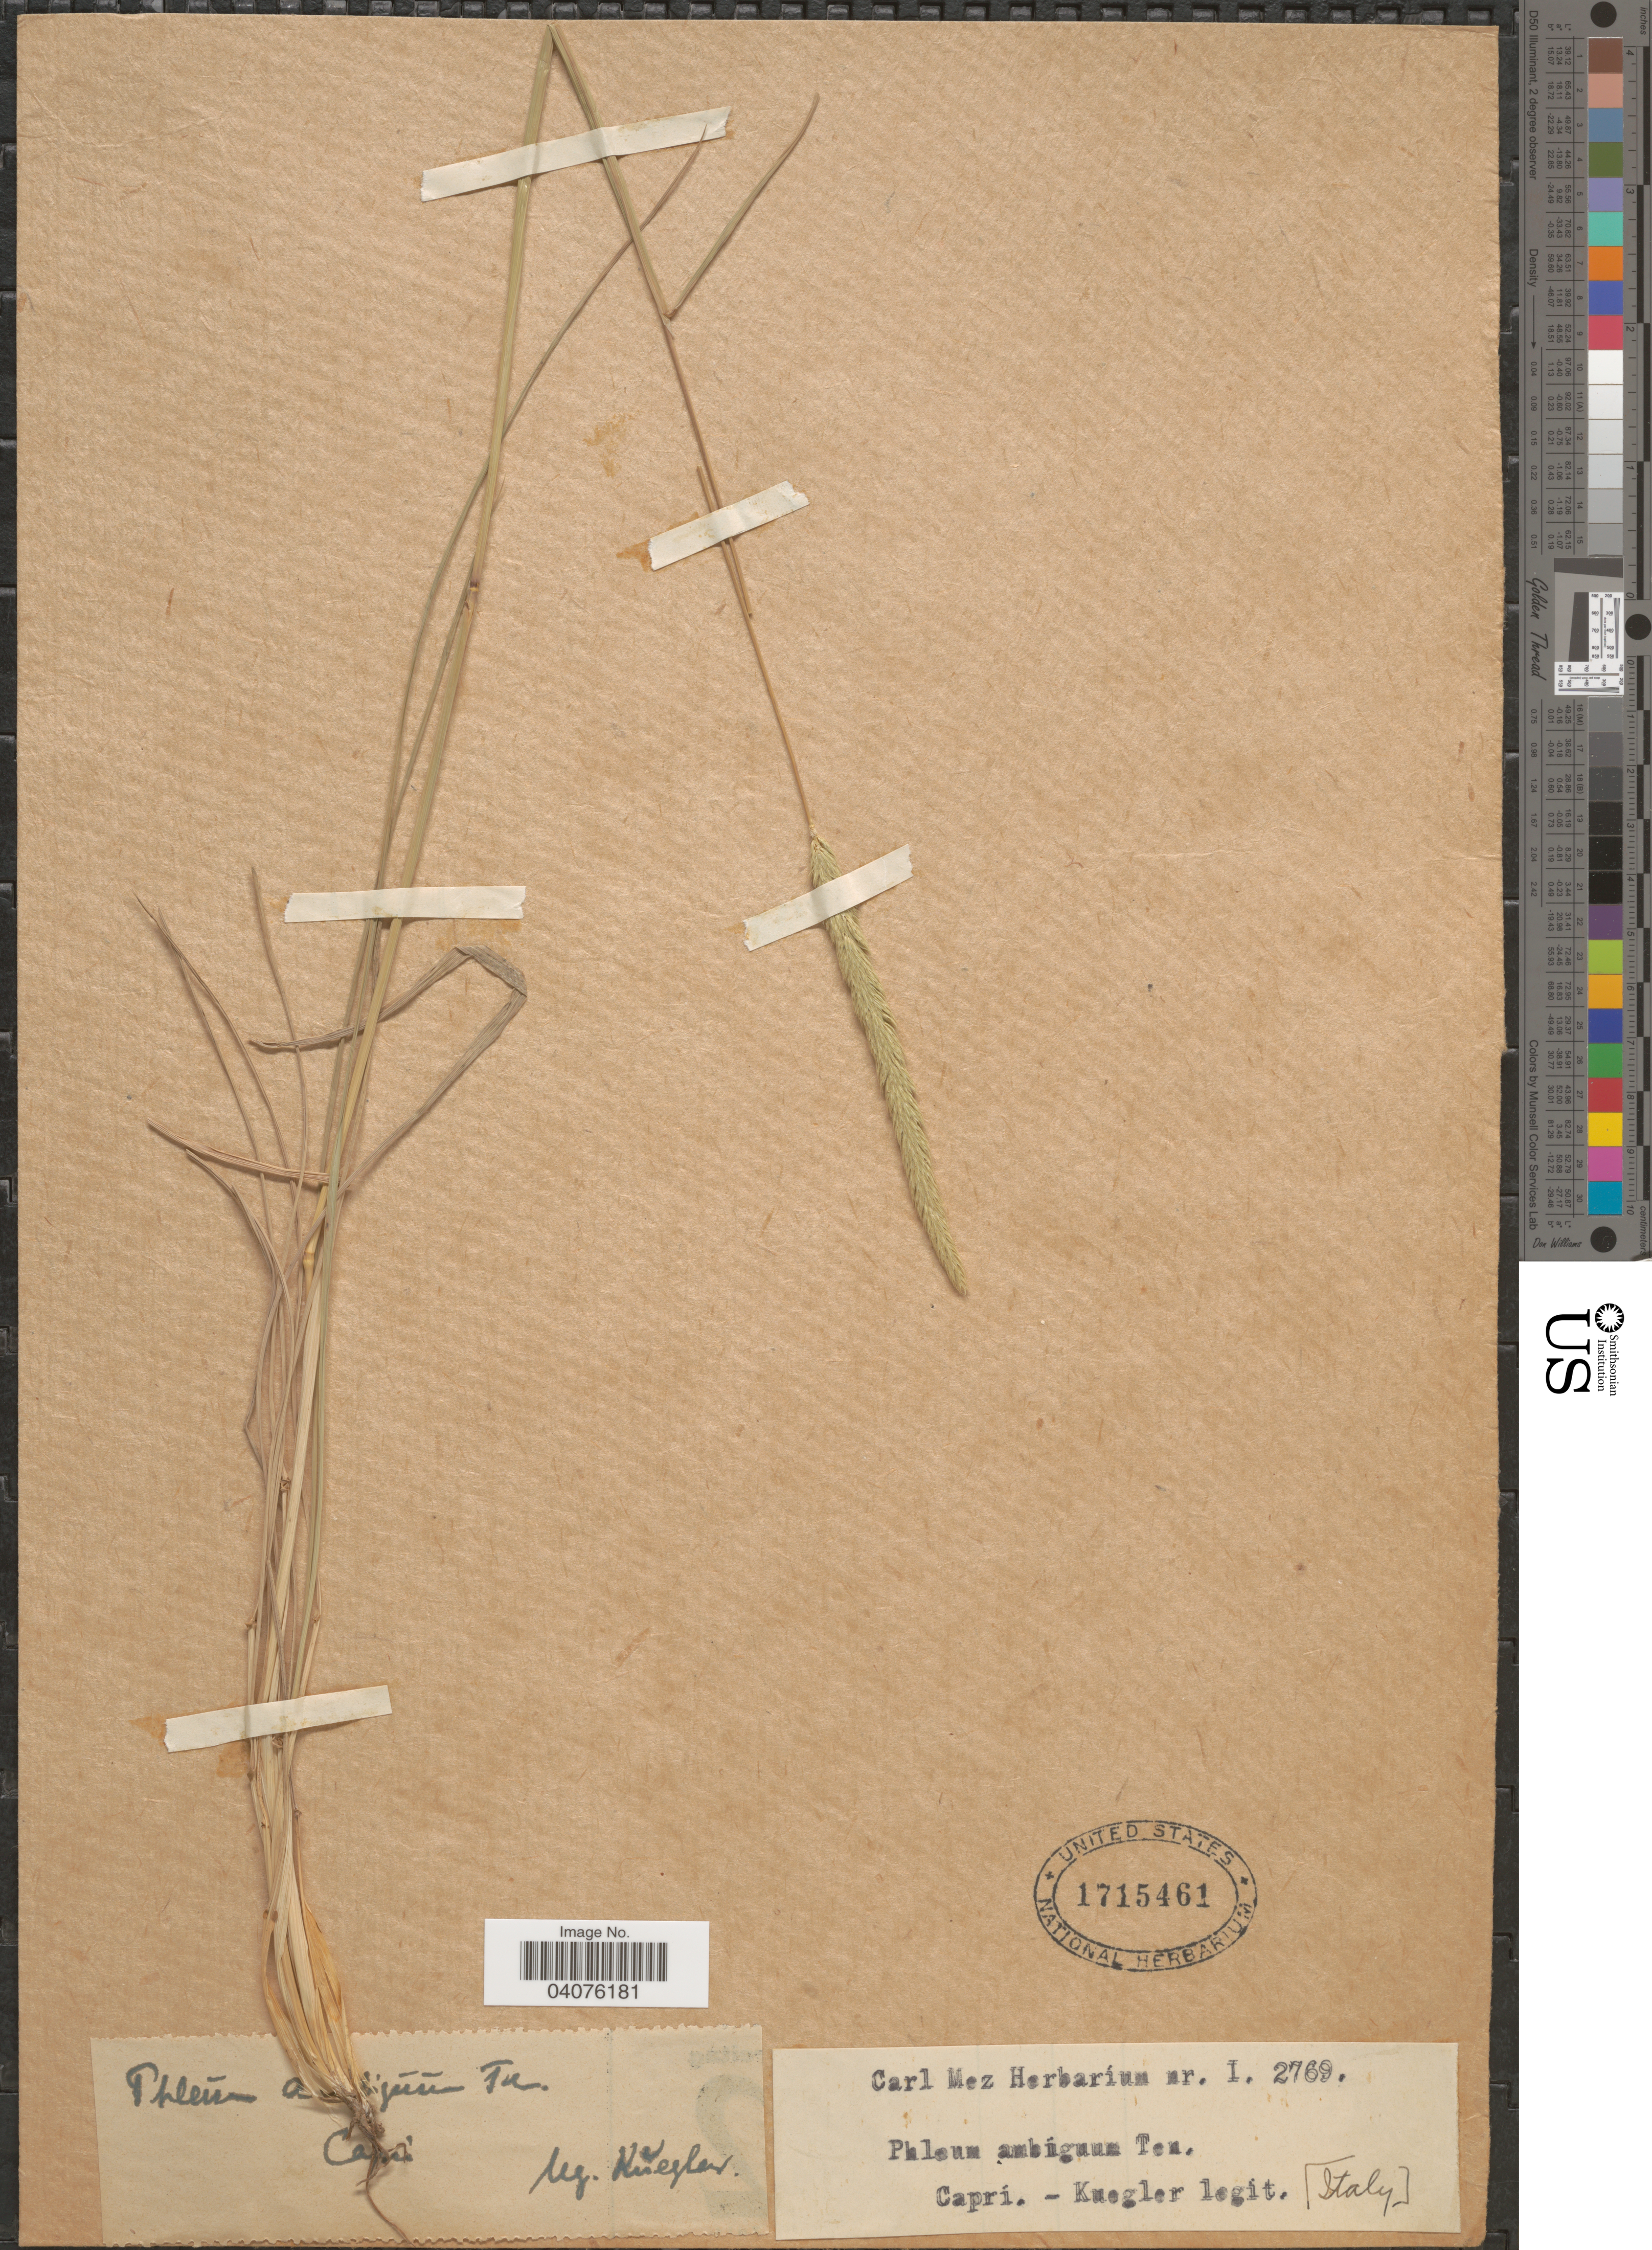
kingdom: Plantae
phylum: Tracheophyta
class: Liliopsida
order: Poales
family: Poaceae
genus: Phleum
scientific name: Phleum ambiguum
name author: Ten.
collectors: Kuegler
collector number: I.2769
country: Italy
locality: Capri.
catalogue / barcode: US 1715461